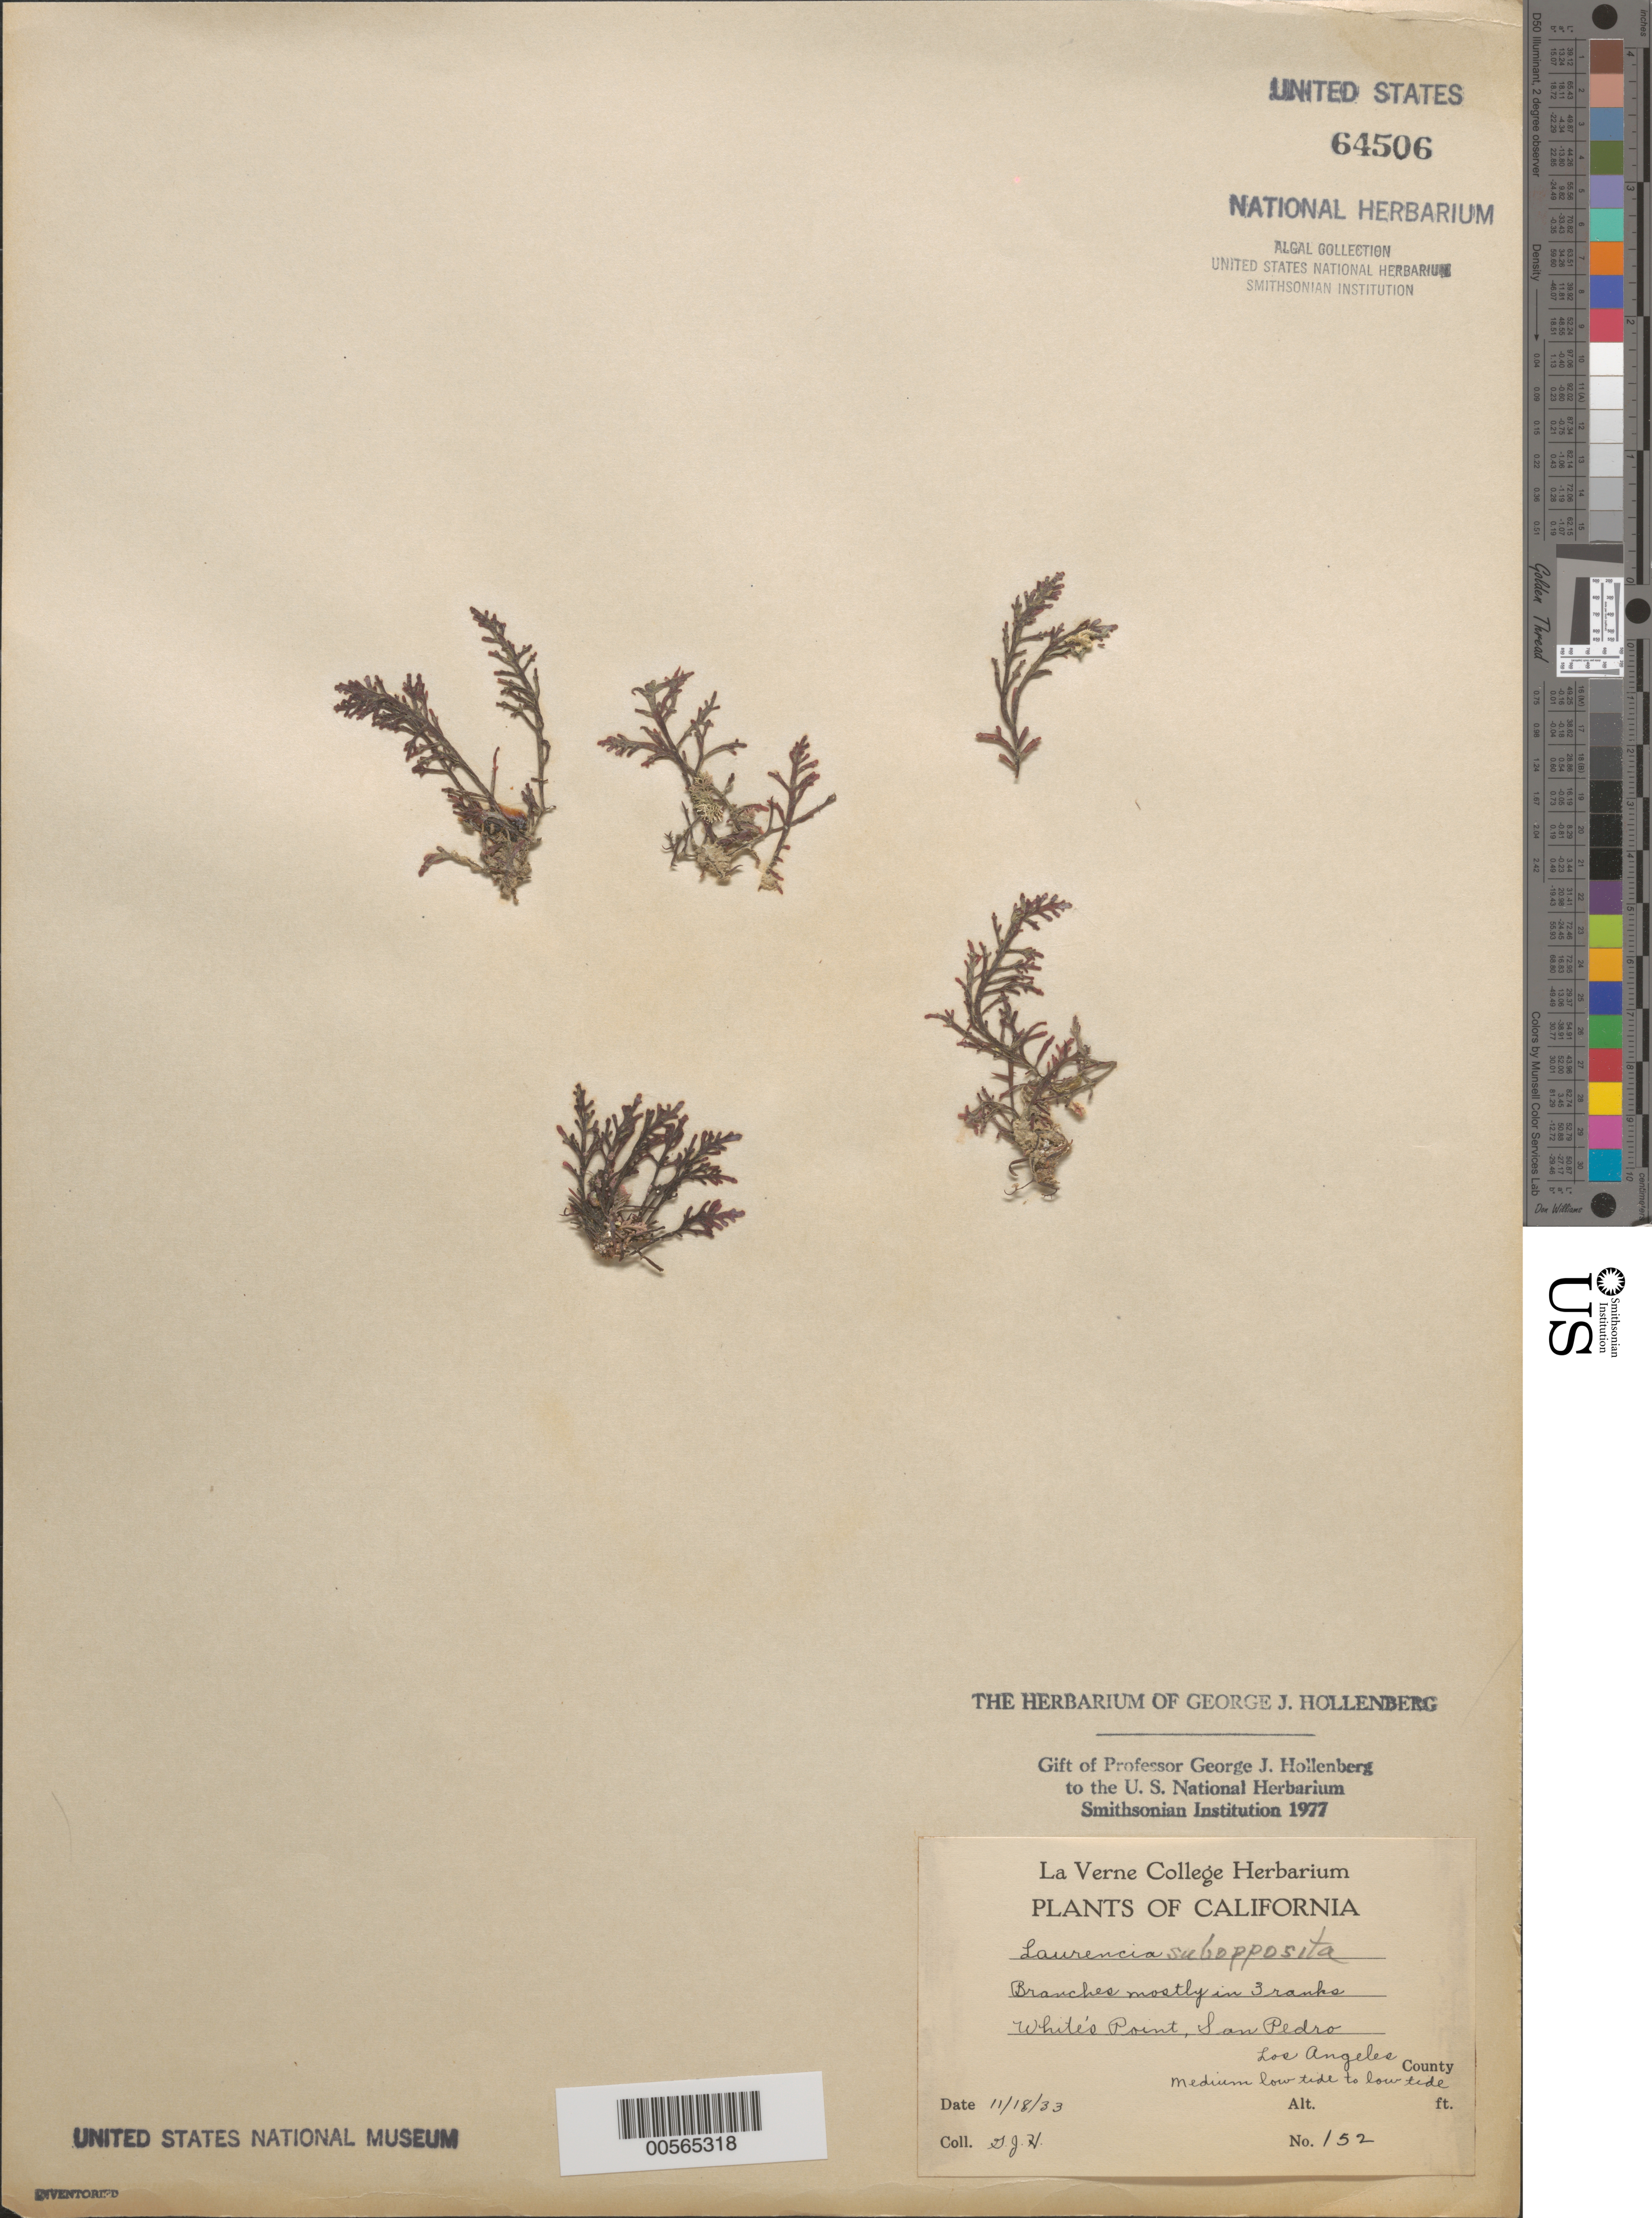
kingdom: Plantae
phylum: Rhodophyta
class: Florideophyceae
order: Ceramiales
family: Rhodomelaceae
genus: Laurencia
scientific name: Laurencia subopposita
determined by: Hollenberg, George J.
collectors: G. Hollenberg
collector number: GJH 152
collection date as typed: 18 Nov 1933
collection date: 1933-11-18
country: United States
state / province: California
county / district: Los Angeles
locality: White's Point, San Pedro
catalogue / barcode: US 64506